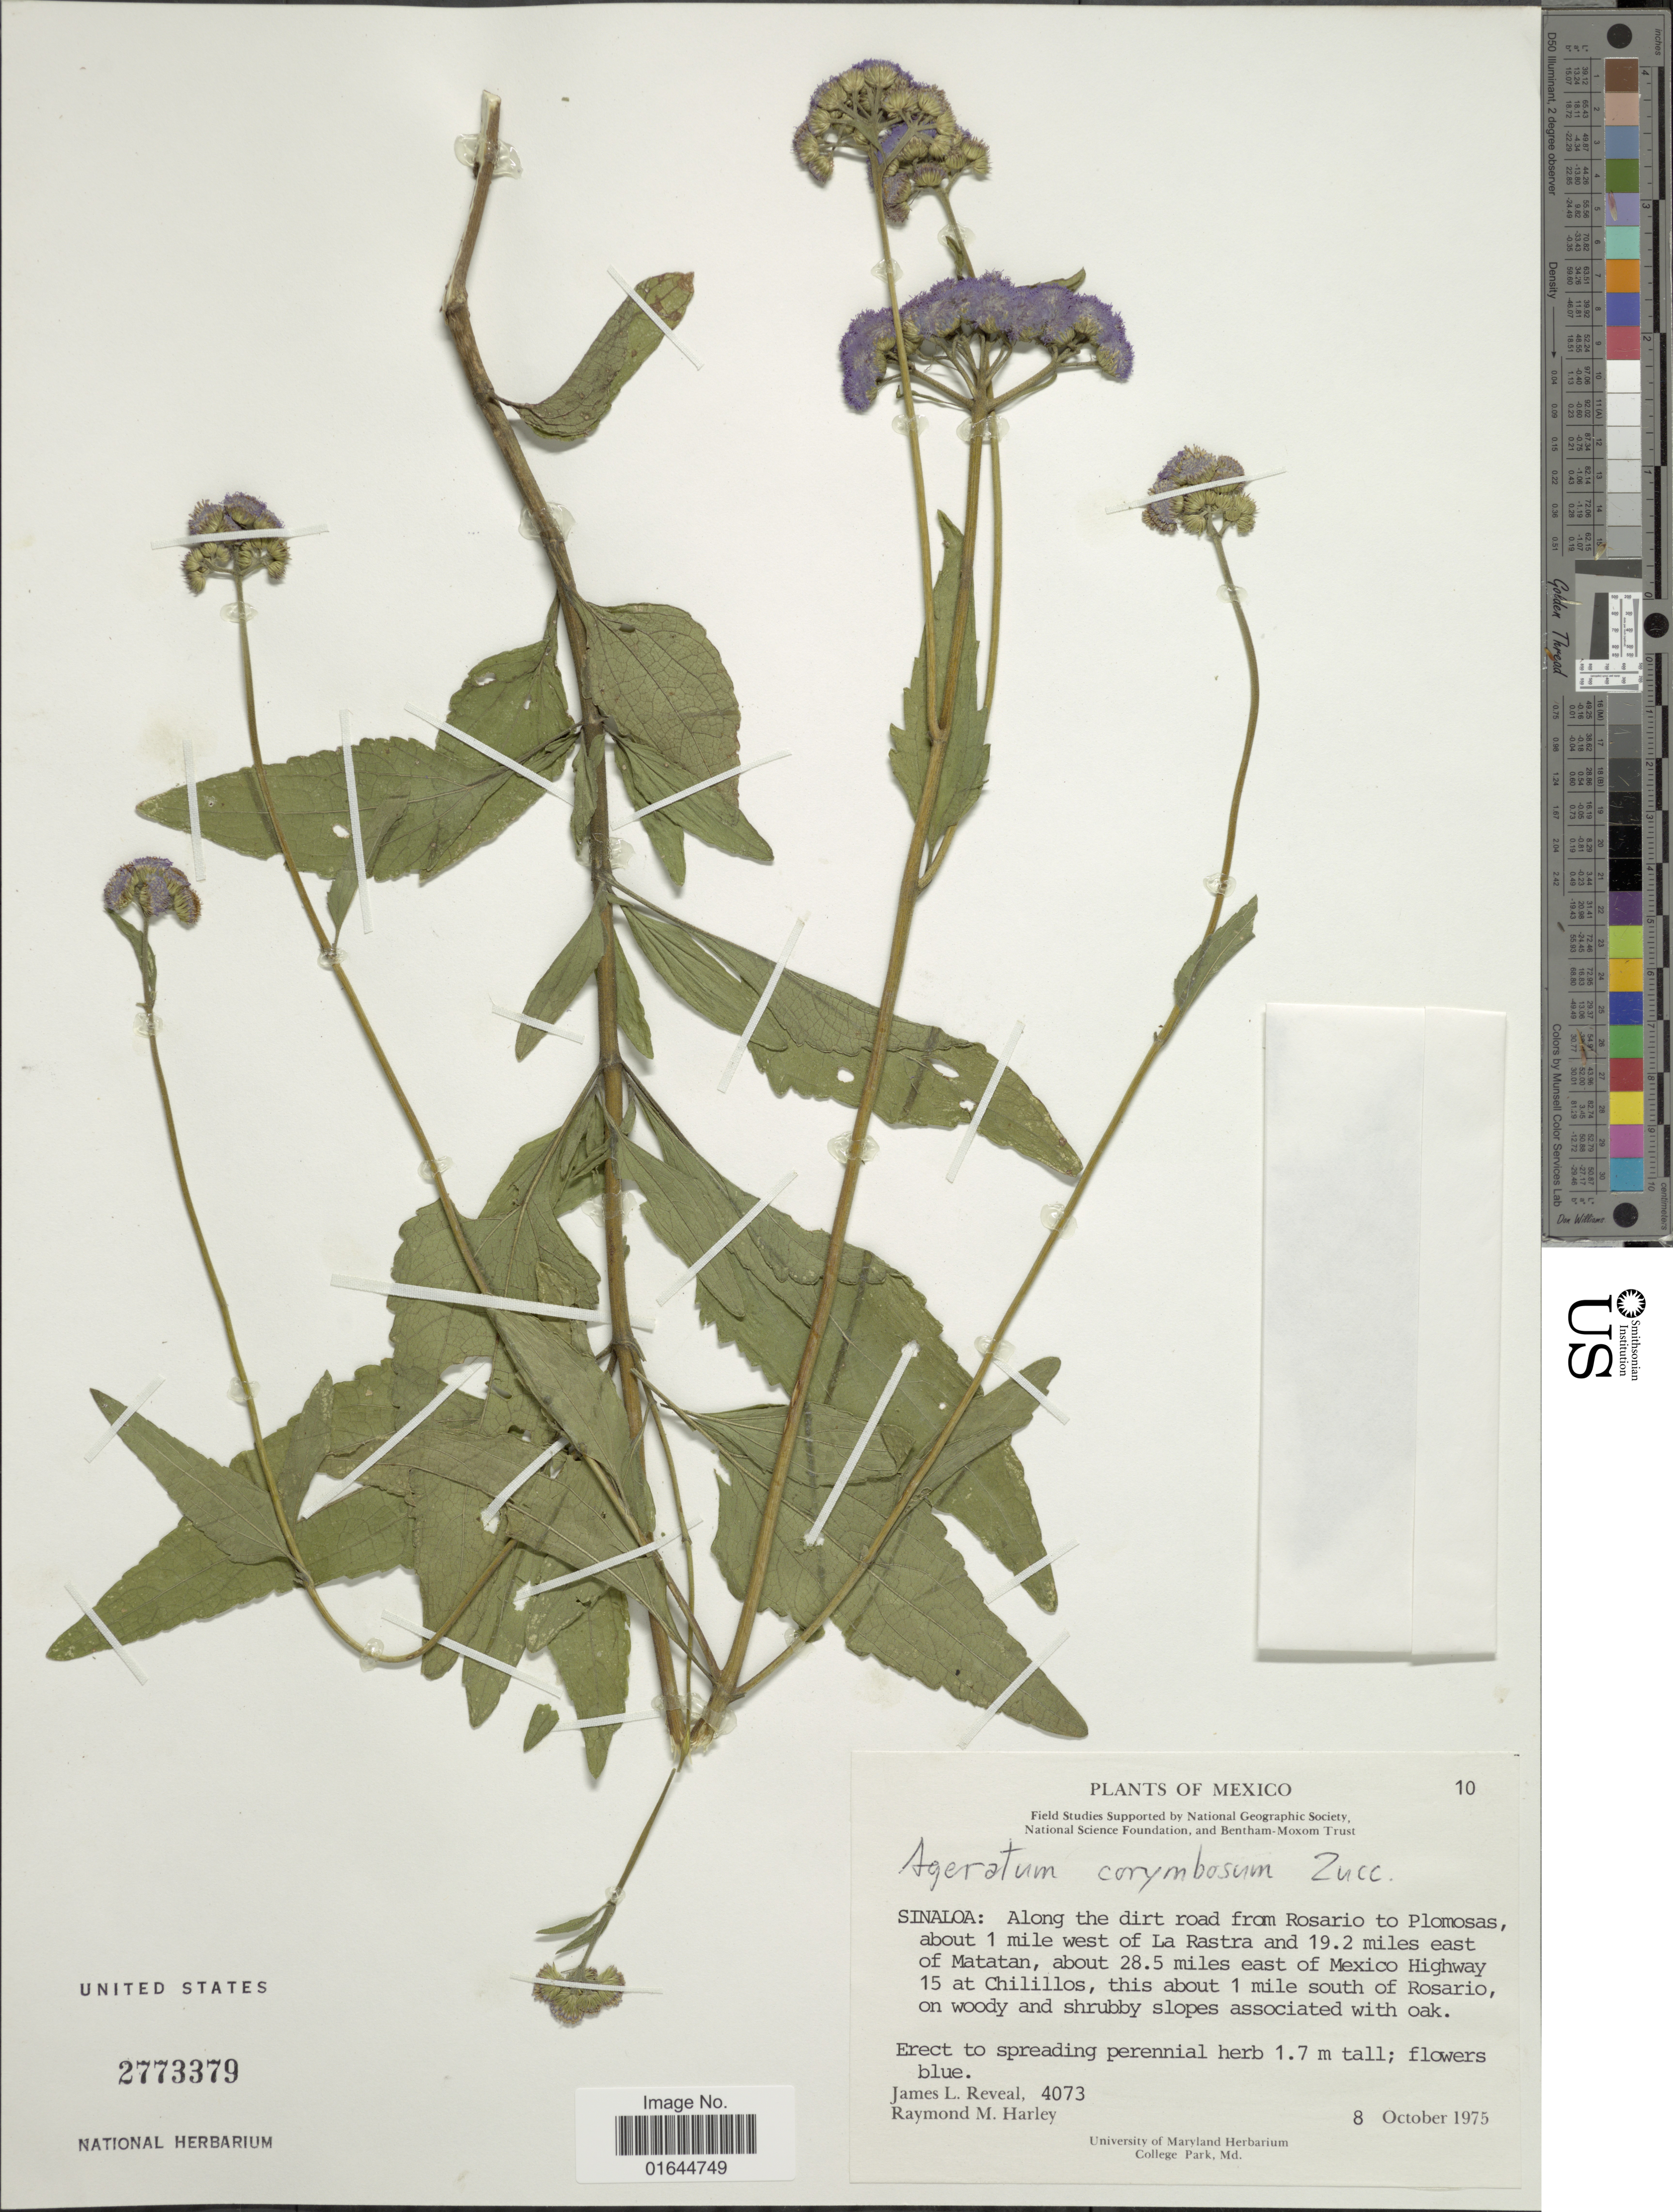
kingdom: Plantae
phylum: Tracheophyta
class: Magnoliopsida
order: Asterales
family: Asteraceae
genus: Ageratum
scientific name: Ageratum corymbosum f. salicifolium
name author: (Hemsl.) M.F. Johnson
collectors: J. L. Reveal & R. M. Harley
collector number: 4073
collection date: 1975-10-08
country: Mexico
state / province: Sinaloa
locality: Mexico, Sinaloa: along the dirt road from Rosario to Plomosas, about 1 mile west of La Rastra and 19.2 miles east of Matatan, about 28.5 miles east of Mexico Highway. 15 at Chilillos, this about 1 mile south of Rosario.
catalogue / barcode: US 2773379